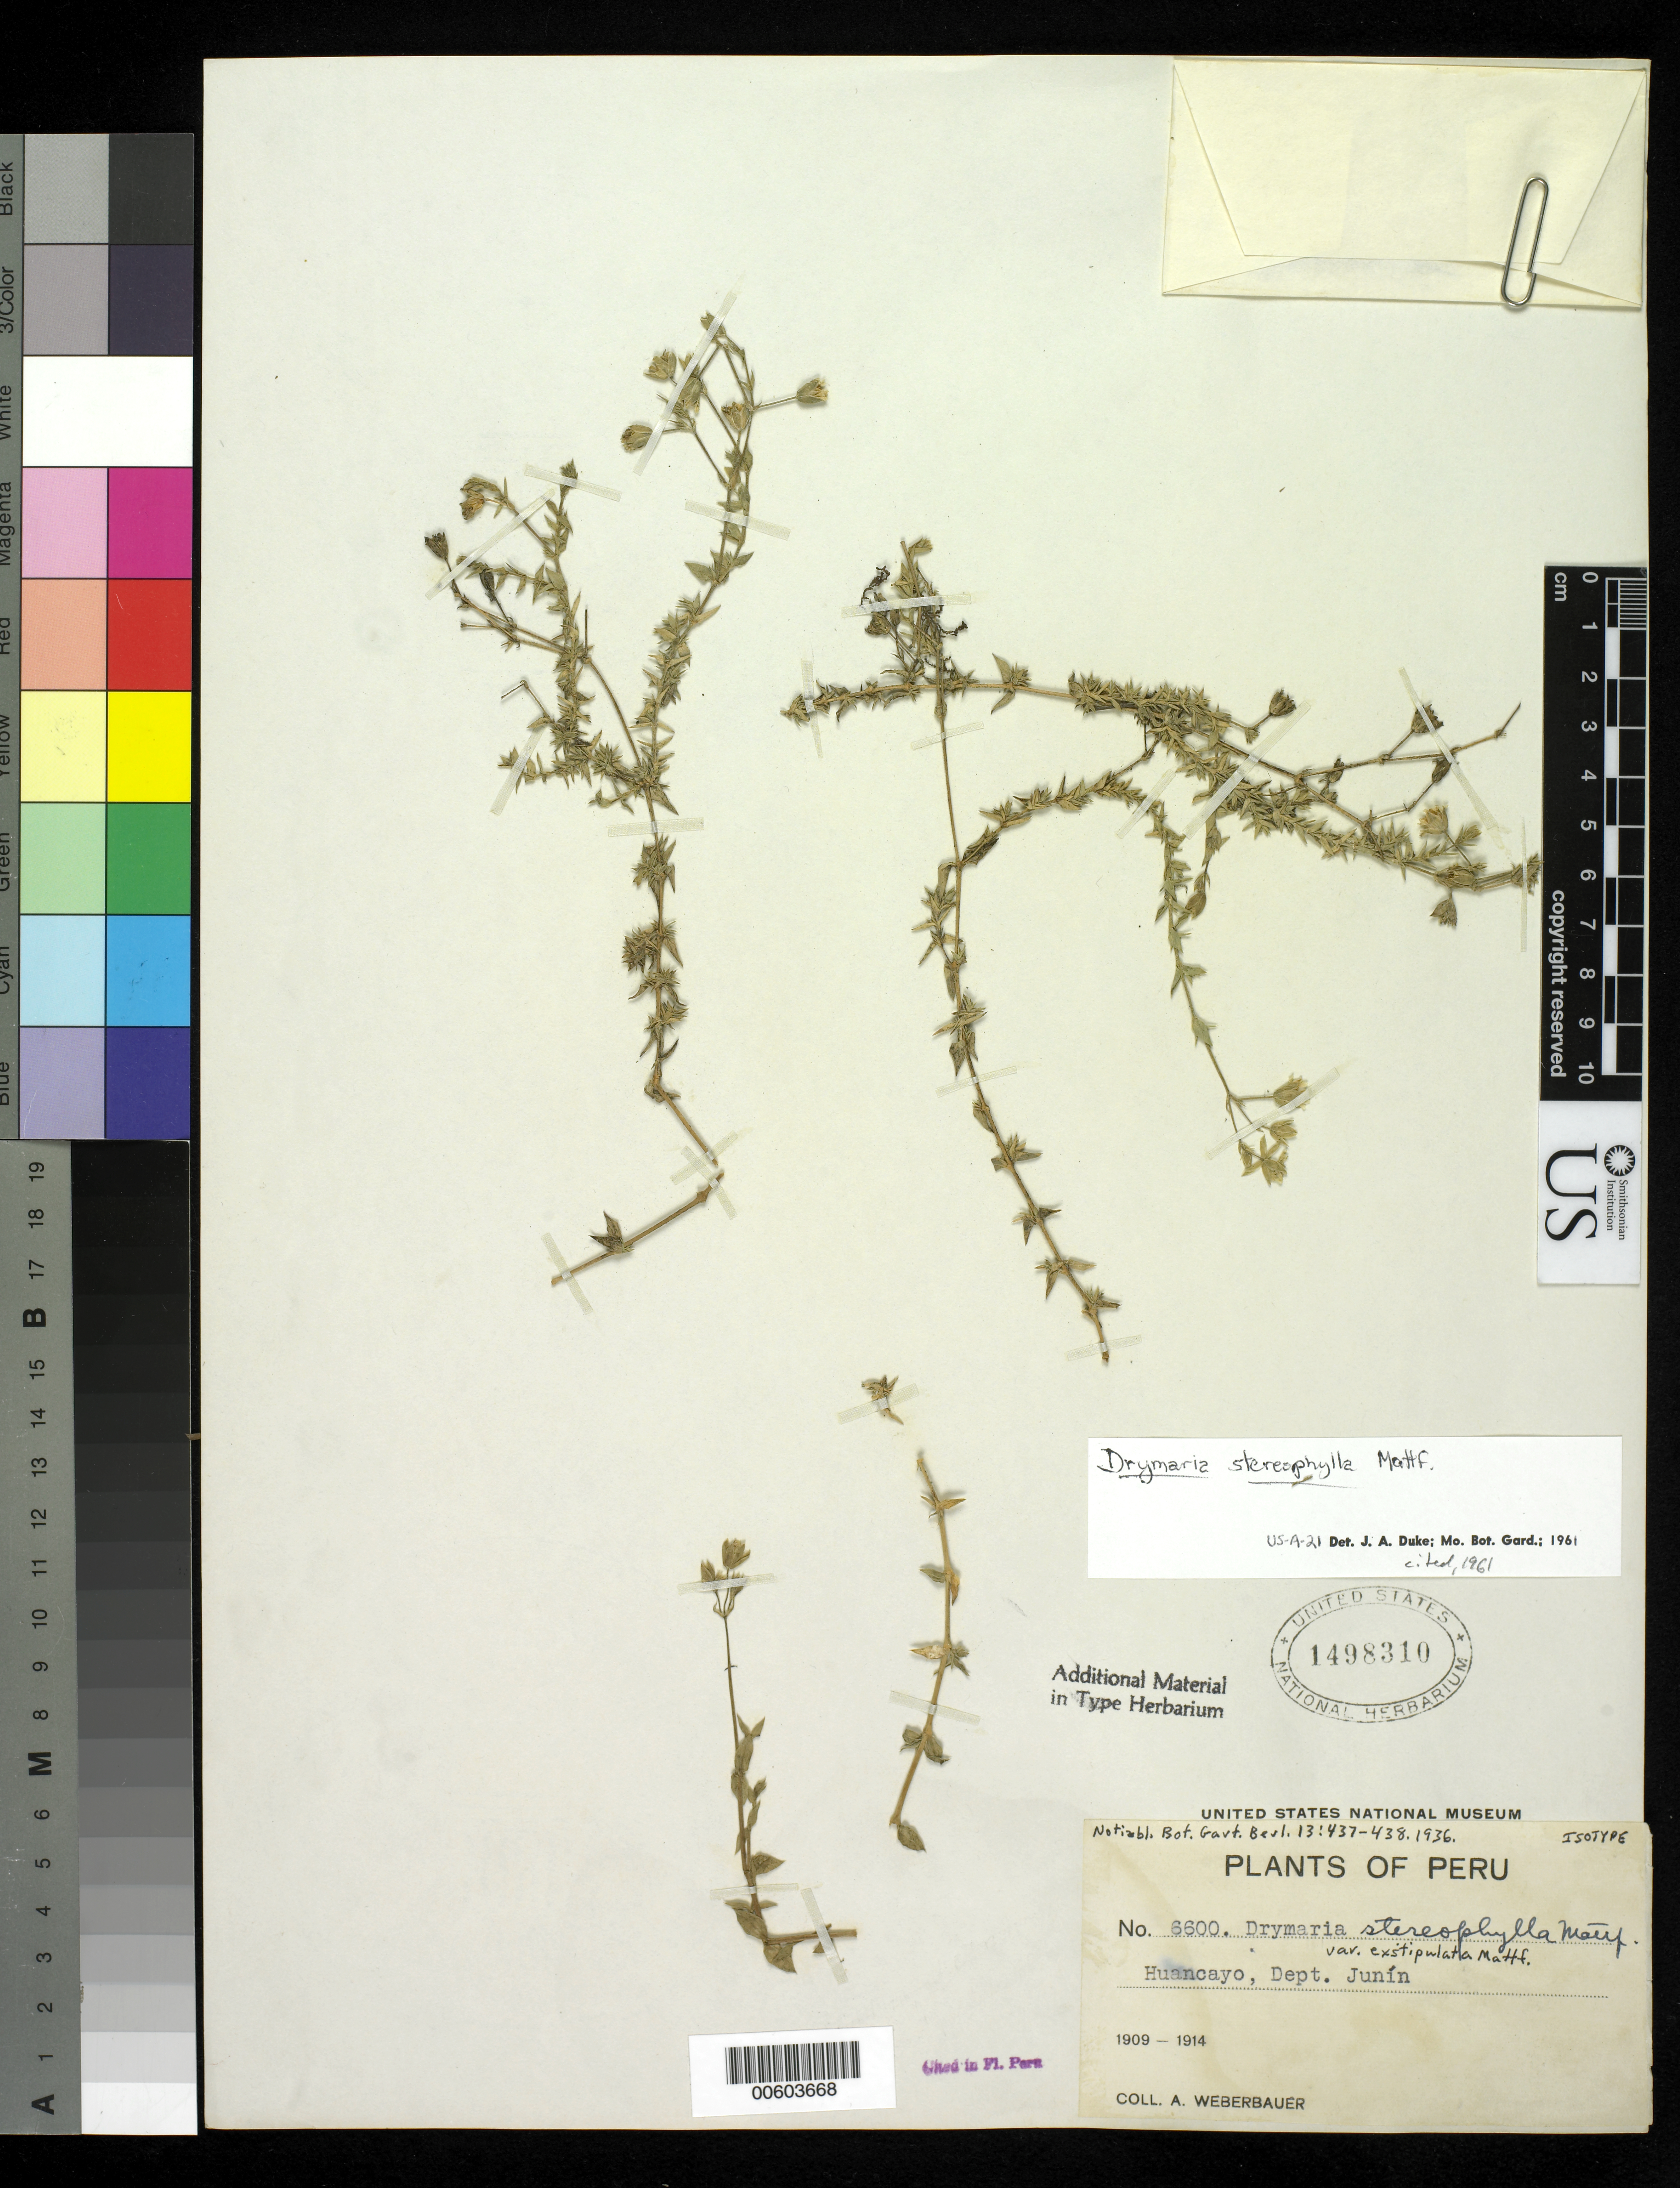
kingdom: Plantae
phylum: Tracheophyta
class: Magnoliopsida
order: Caryophyllales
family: Caryophyllaceae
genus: Drymaria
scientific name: Drymaria stereophylla var. exstipulata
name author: Mattf.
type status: Isotype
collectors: A. Weberbauer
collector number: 6600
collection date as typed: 1909 to -- --- 1914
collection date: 1909/1914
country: Peru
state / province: Junín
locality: Huancayo.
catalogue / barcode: US 1498310